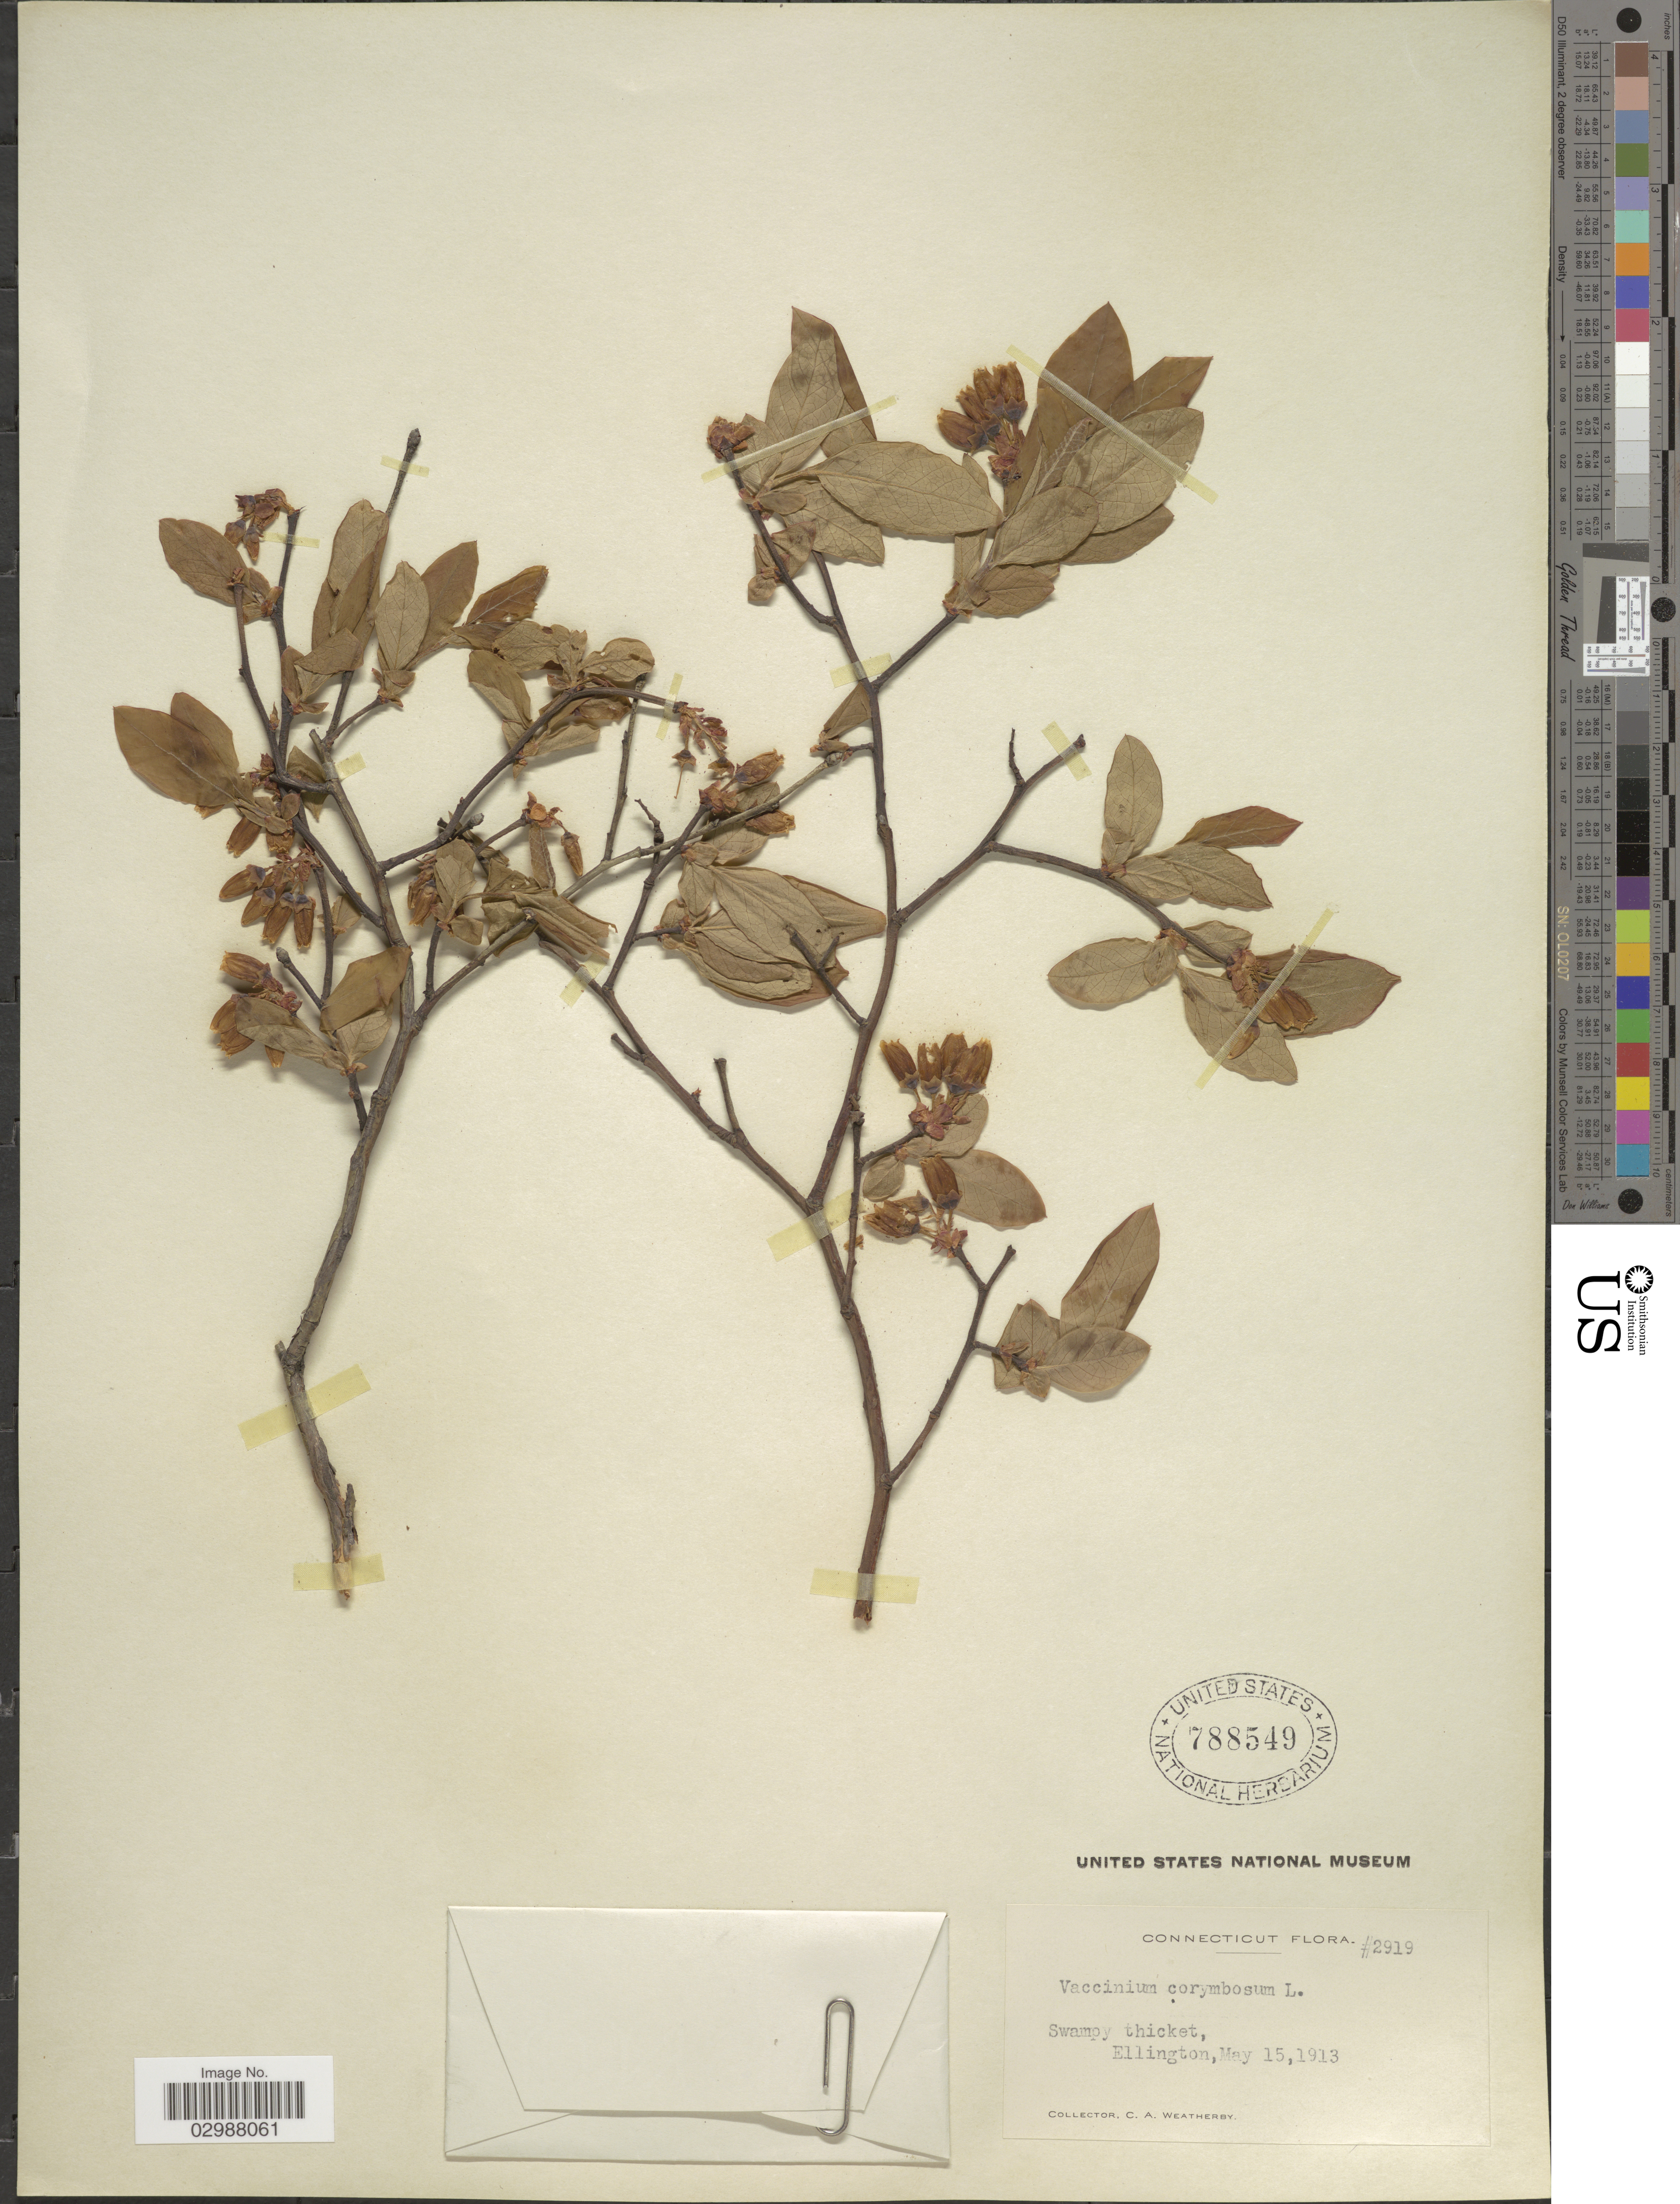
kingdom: Plantae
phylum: Tracheophyta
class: Magnoliopsida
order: Ericales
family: Ericaceae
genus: Vaccinium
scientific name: Vaccinium corymbosum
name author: L.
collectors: C. A. Weatherby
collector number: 2919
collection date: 1913-05-15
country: United States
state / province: Connecticut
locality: Ellington.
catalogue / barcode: US 788549